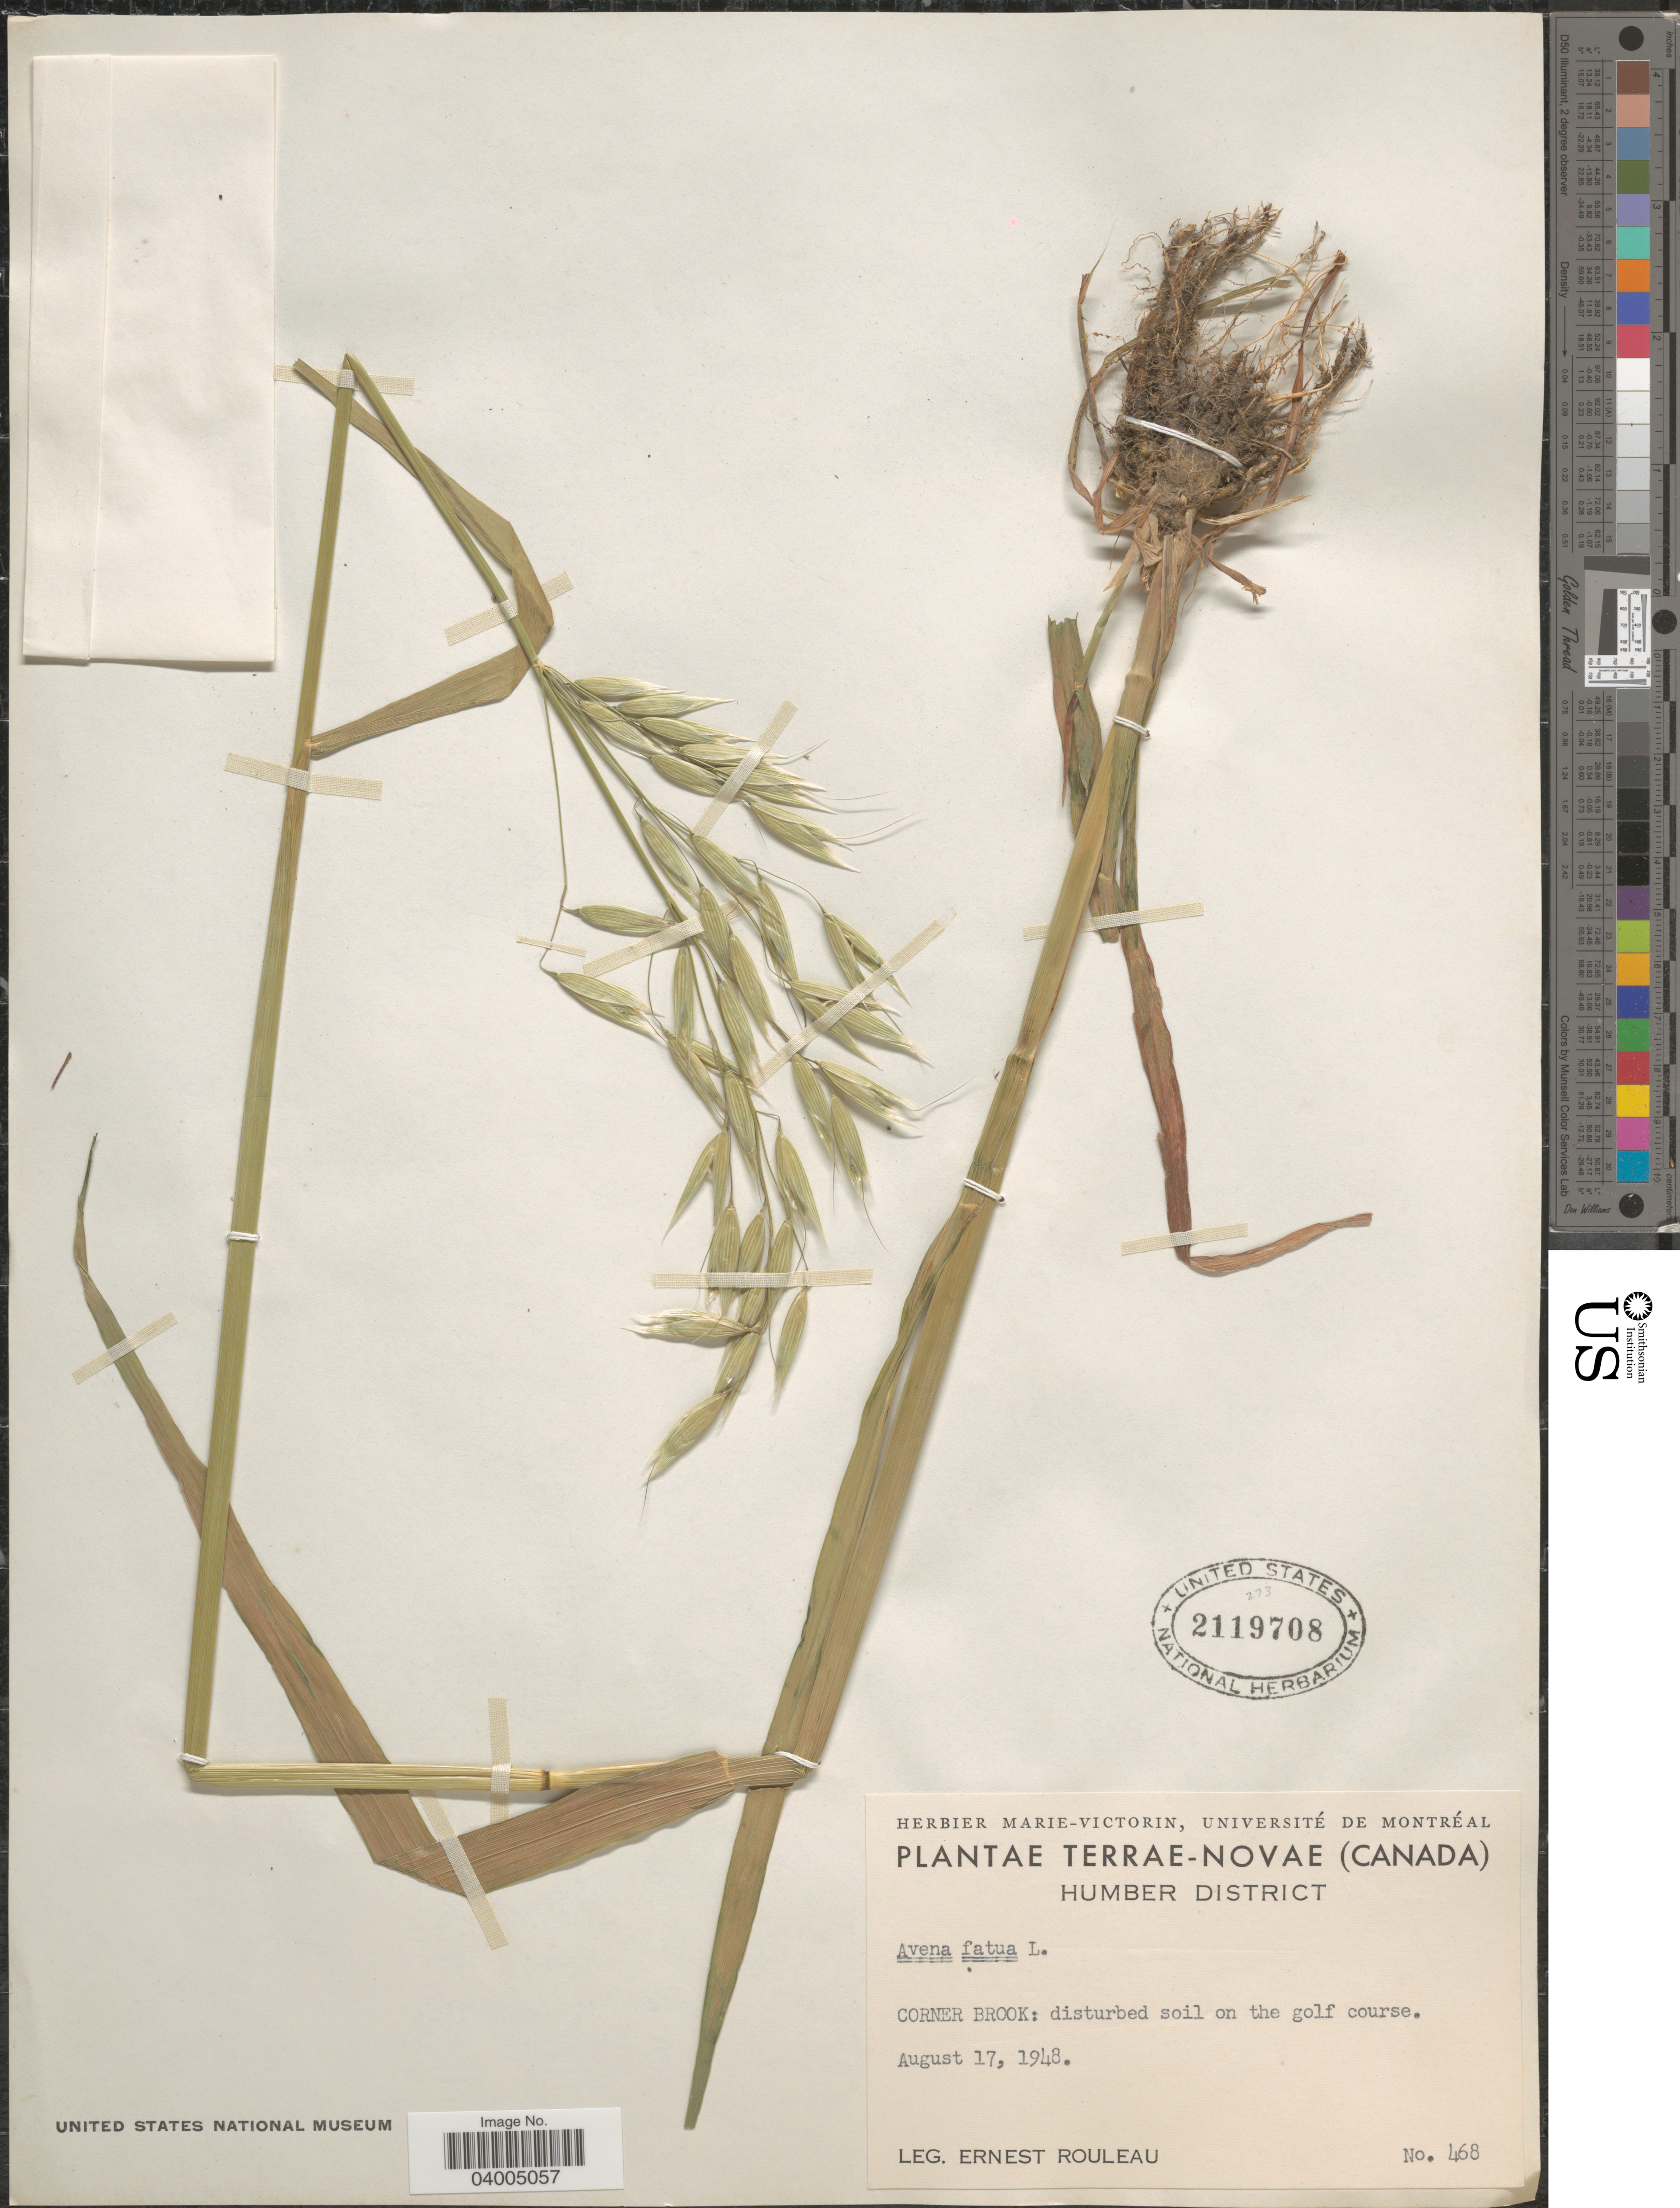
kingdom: Plantae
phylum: Tracheophyta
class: Liliopsida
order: Poales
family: Poaceae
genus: Avena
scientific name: Avena fatua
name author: L.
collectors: J. Rouleau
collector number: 468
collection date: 1948-08-17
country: Canada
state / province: Newfoundland and Labrador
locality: Terrae-Novae. Humber District. Corner Brook.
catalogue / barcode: US 2119708